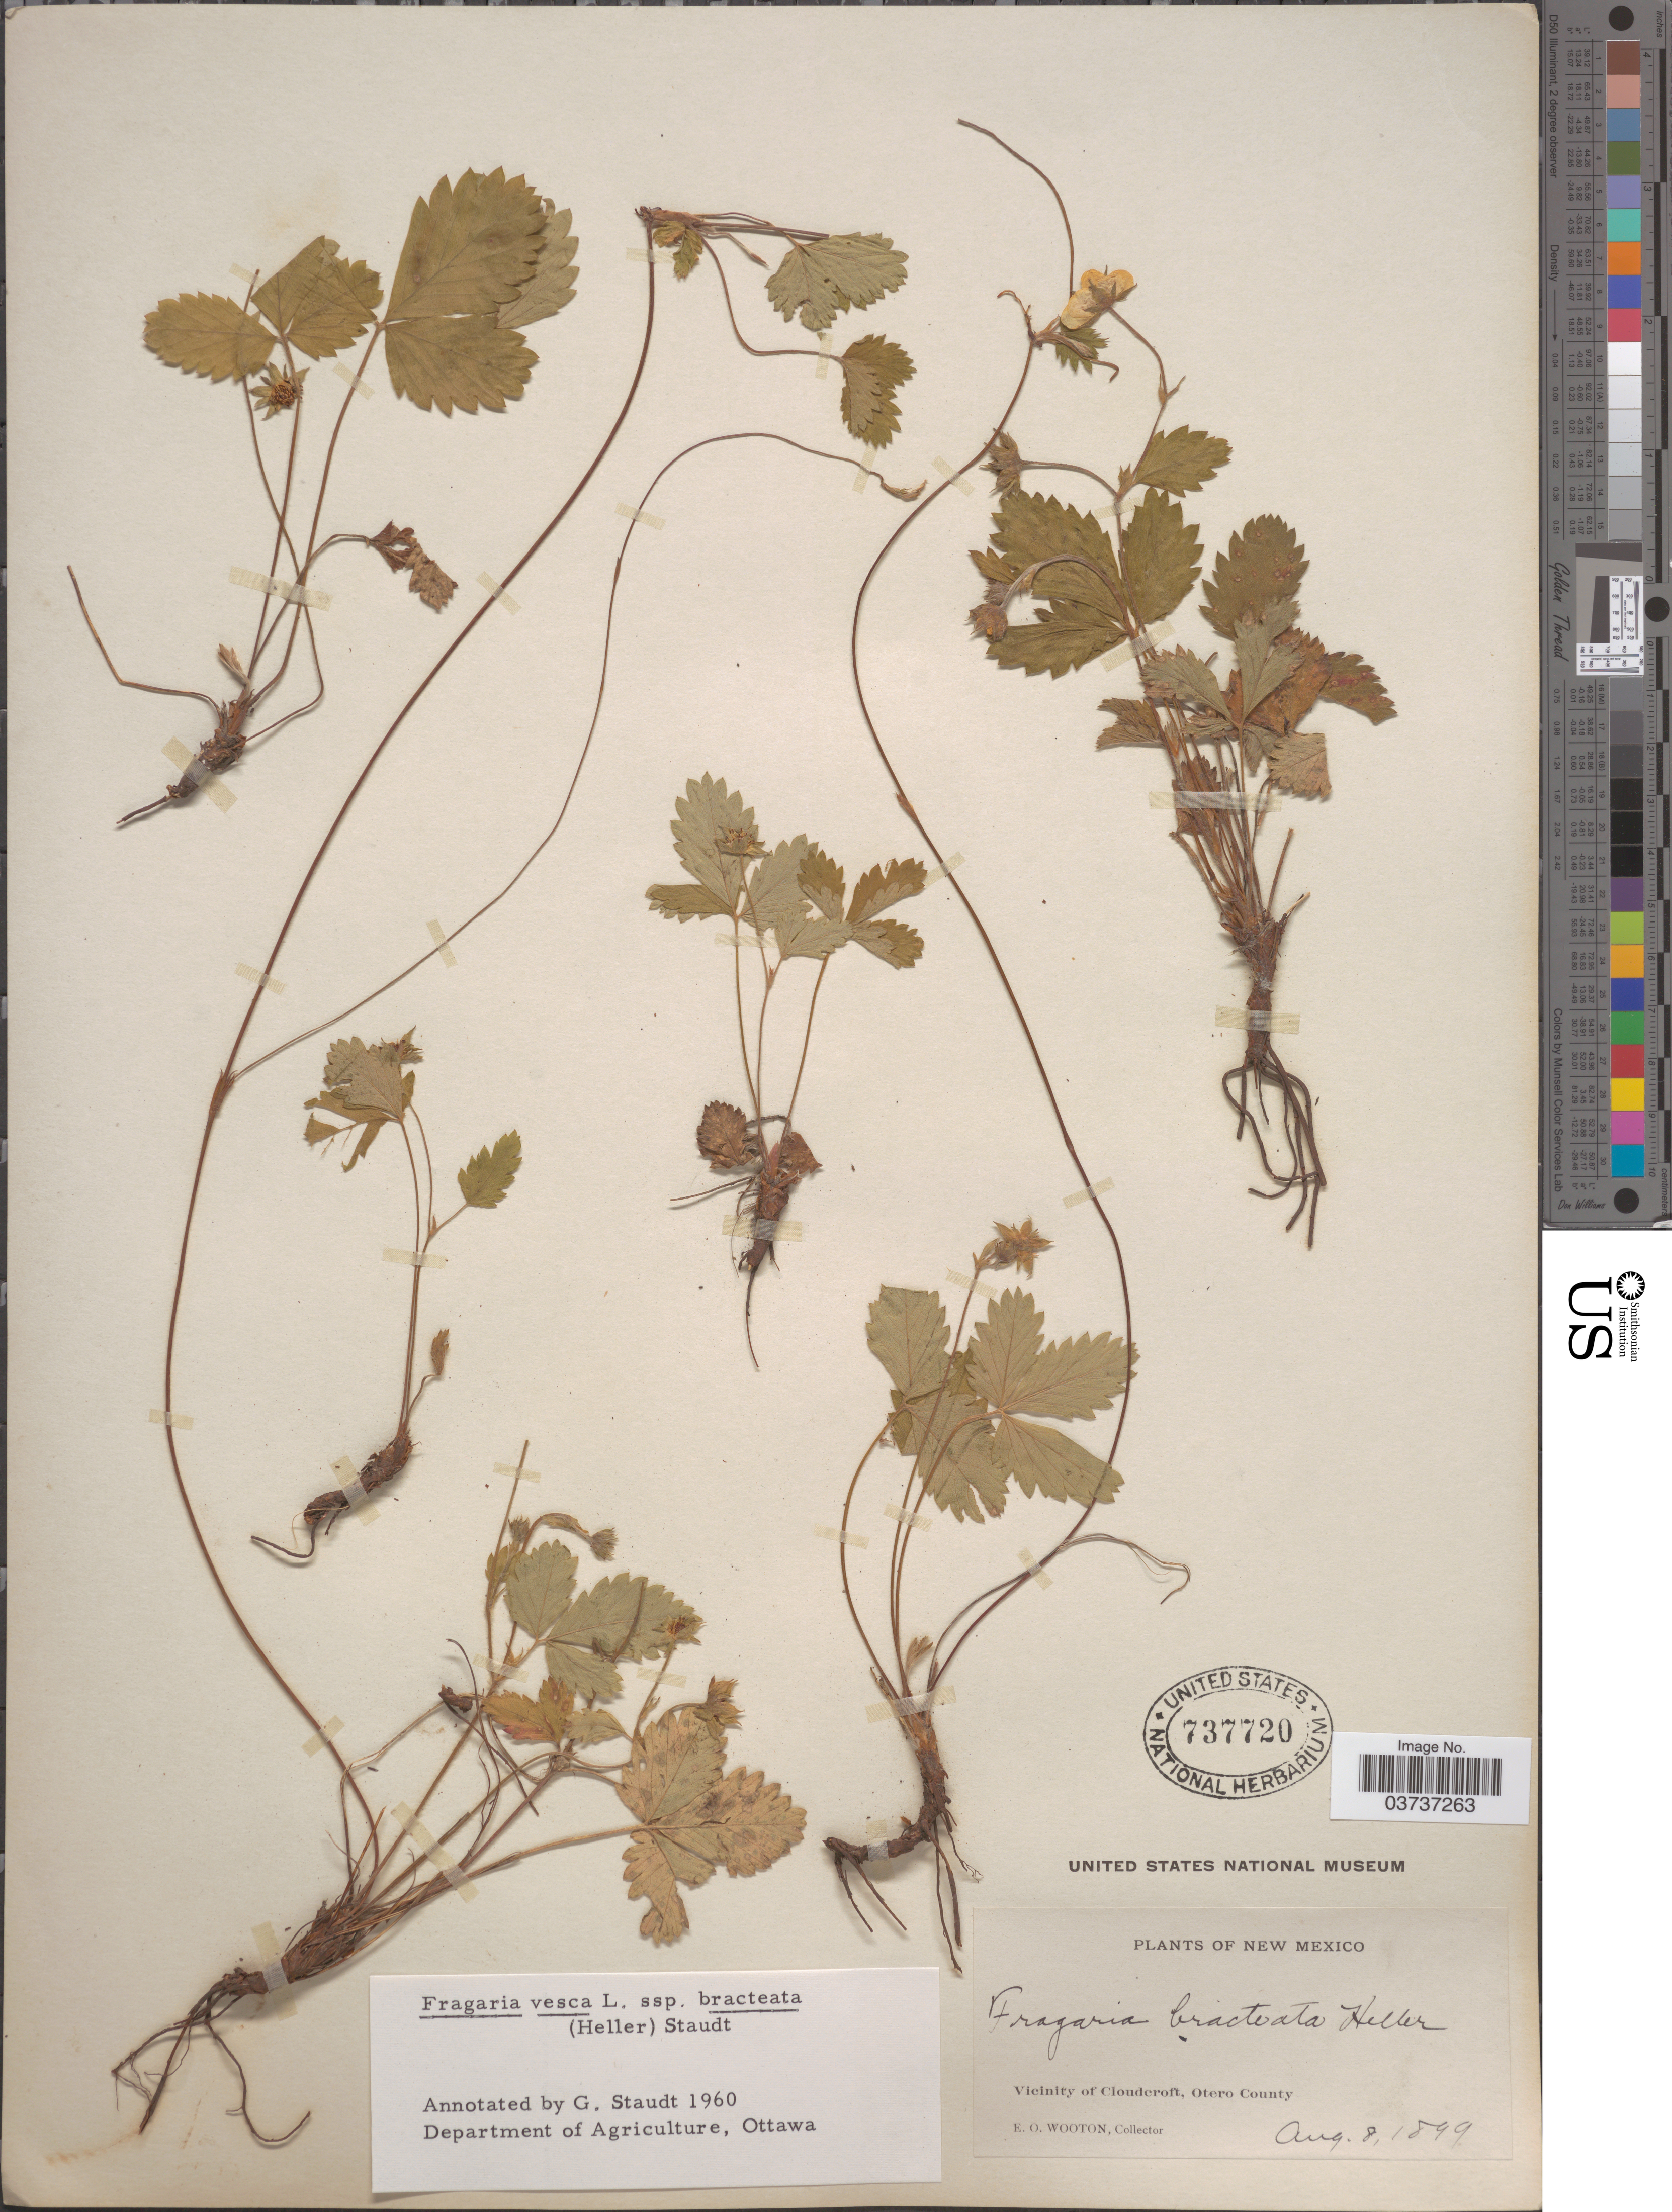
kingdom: Plantae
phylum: Tracheophyta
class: Magnoliopsida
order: Rosales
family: Rosaceae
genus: Fragaria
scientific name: Fragaria vesca var. bracteata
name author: (A. Heller) R.J. Davis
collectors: E. O. Wooton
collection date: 1899-08-08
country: United States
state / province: New Mexico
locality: Vicinity of Cloudcroft, Otero County.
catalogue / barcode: US 737720